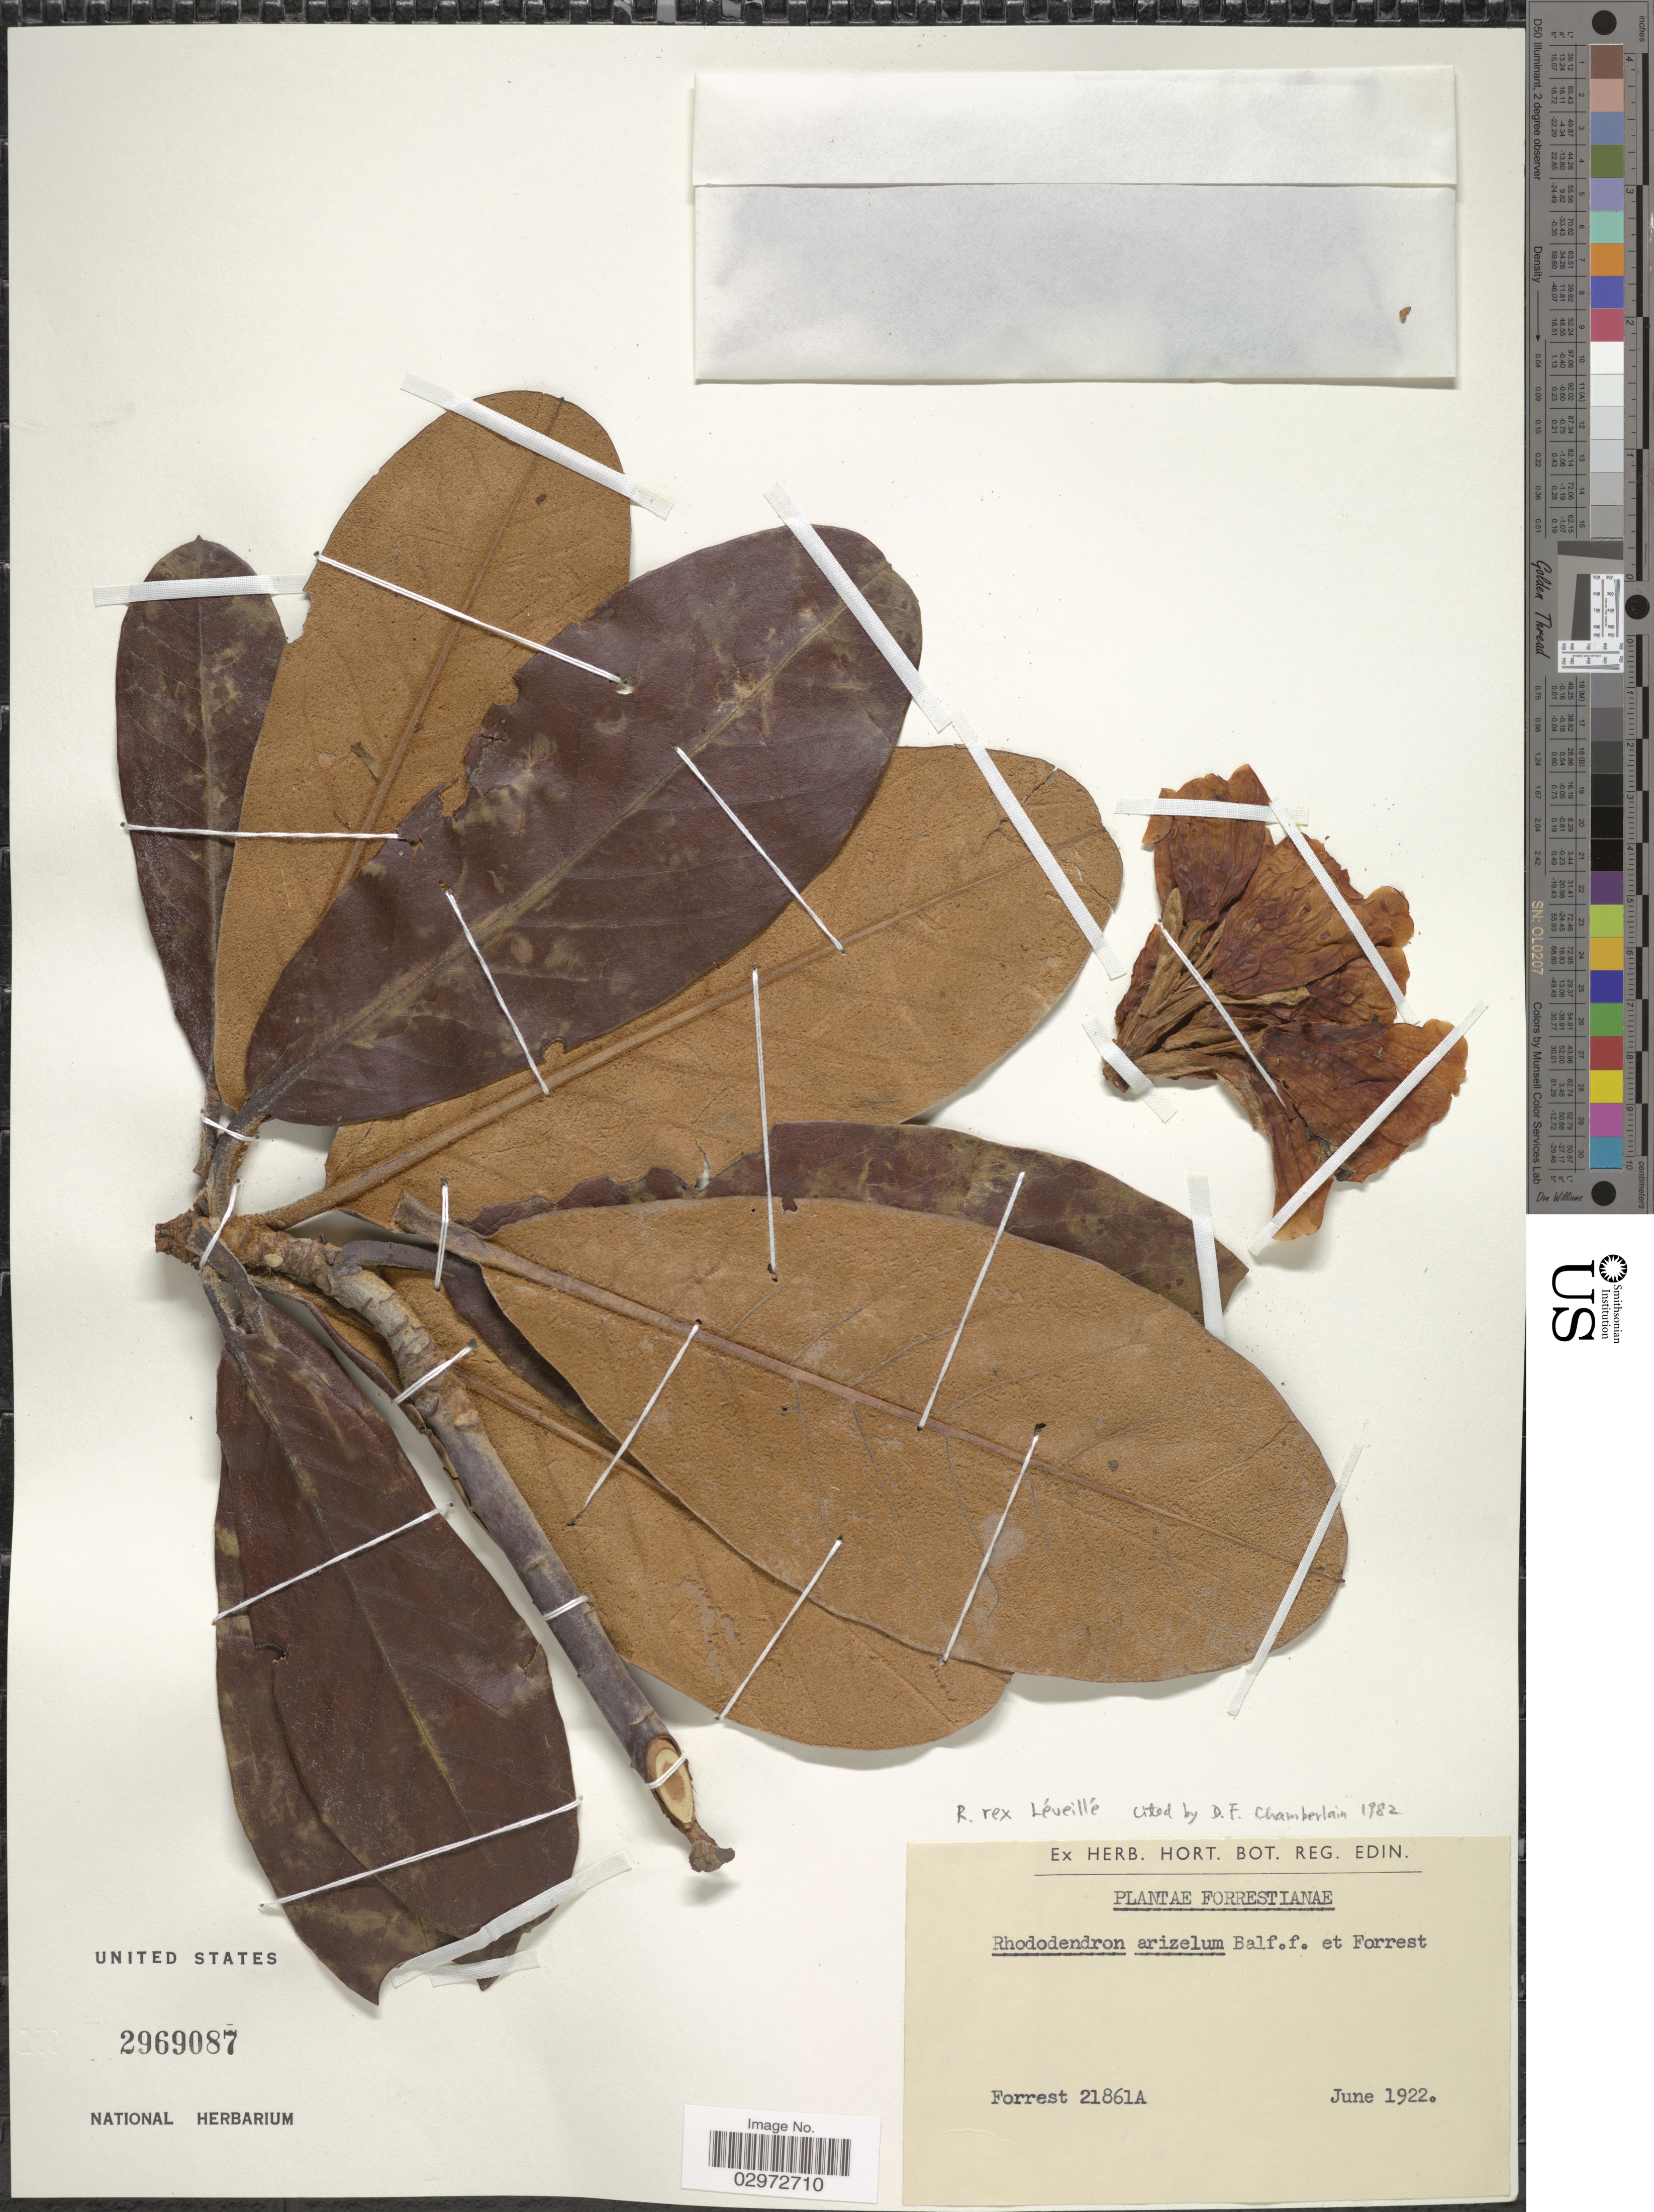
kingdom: Plantae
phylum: Tracheophyta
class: Magnoliopsida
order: Ericales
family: Ericaceae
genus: Rhododendron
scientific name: Rhododendron rex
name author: H. Lév.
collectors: -. Forrest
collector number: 21861A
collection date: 1922-06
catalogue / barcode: US 2969087